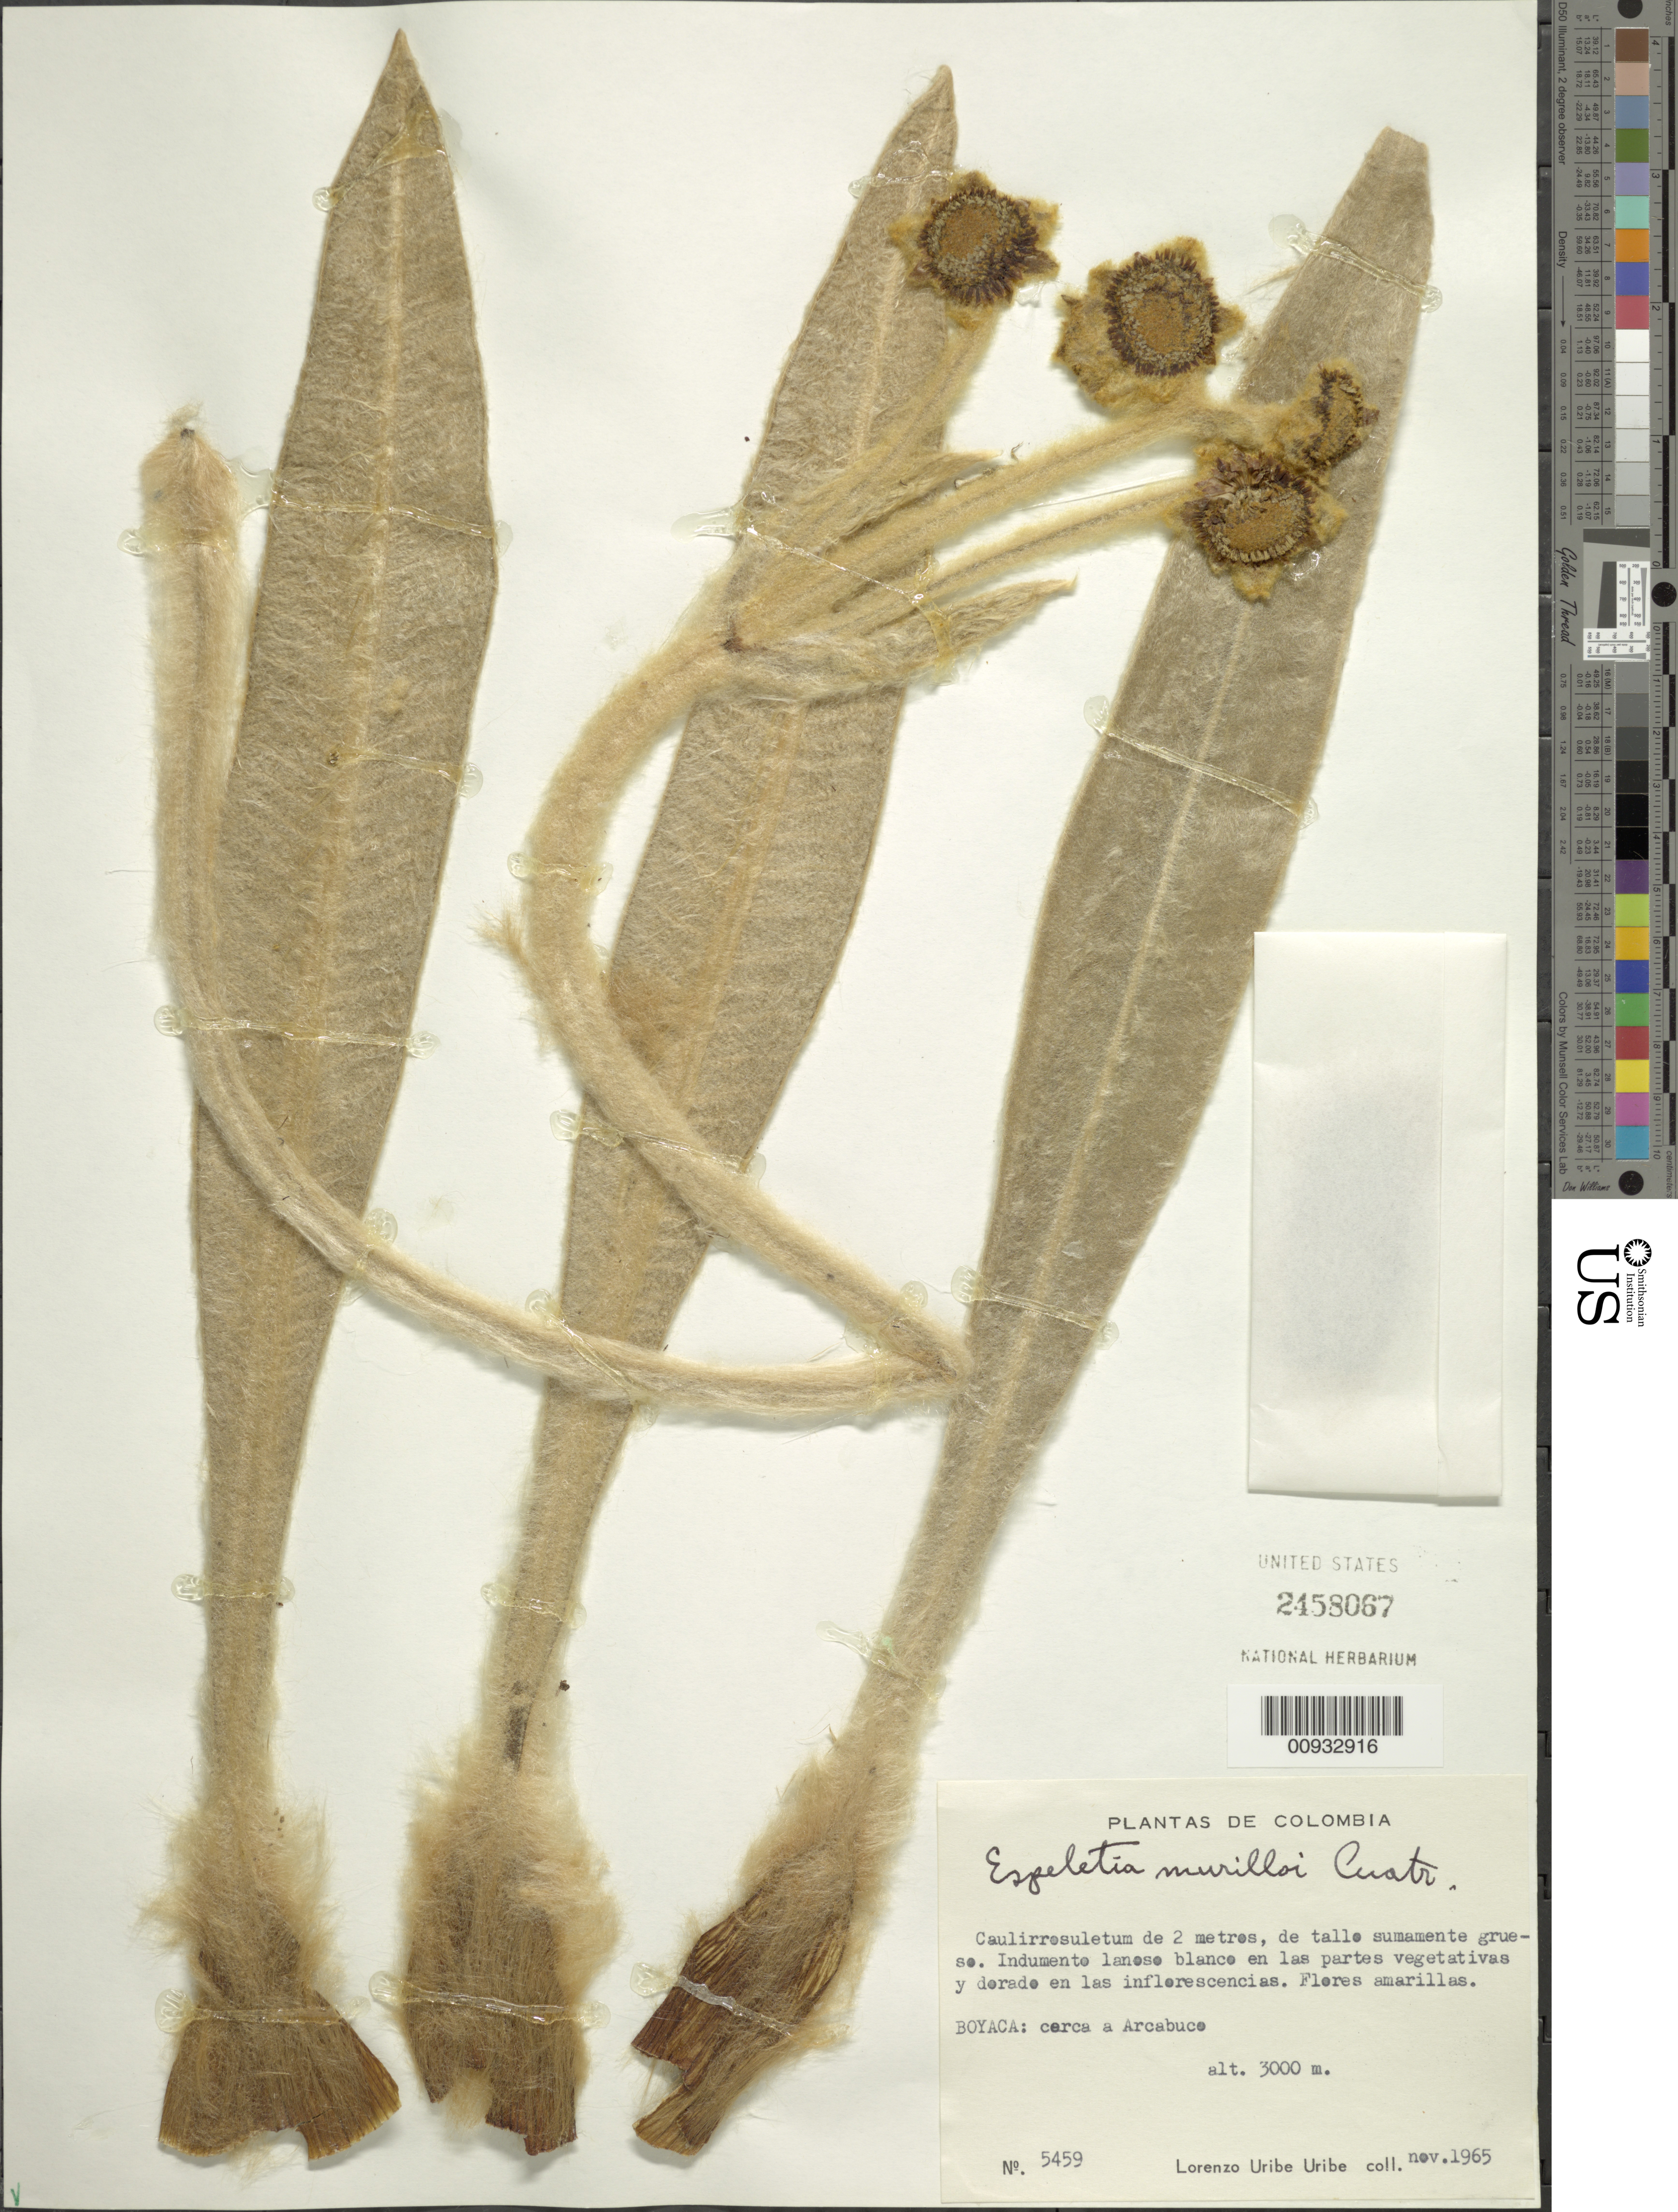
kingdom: Plantae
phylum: Tracheophyta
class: Magnoliopsida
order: Asterales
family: Asteraceae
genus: Espeletia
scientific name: Espeletia murilloi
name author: Cuatrec.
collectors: L. Uribe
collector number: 5459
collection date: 1965-11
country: Colombia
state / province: Boyacá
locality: Cerca a Arcabuco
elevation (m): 3000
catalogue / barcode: US 2458067